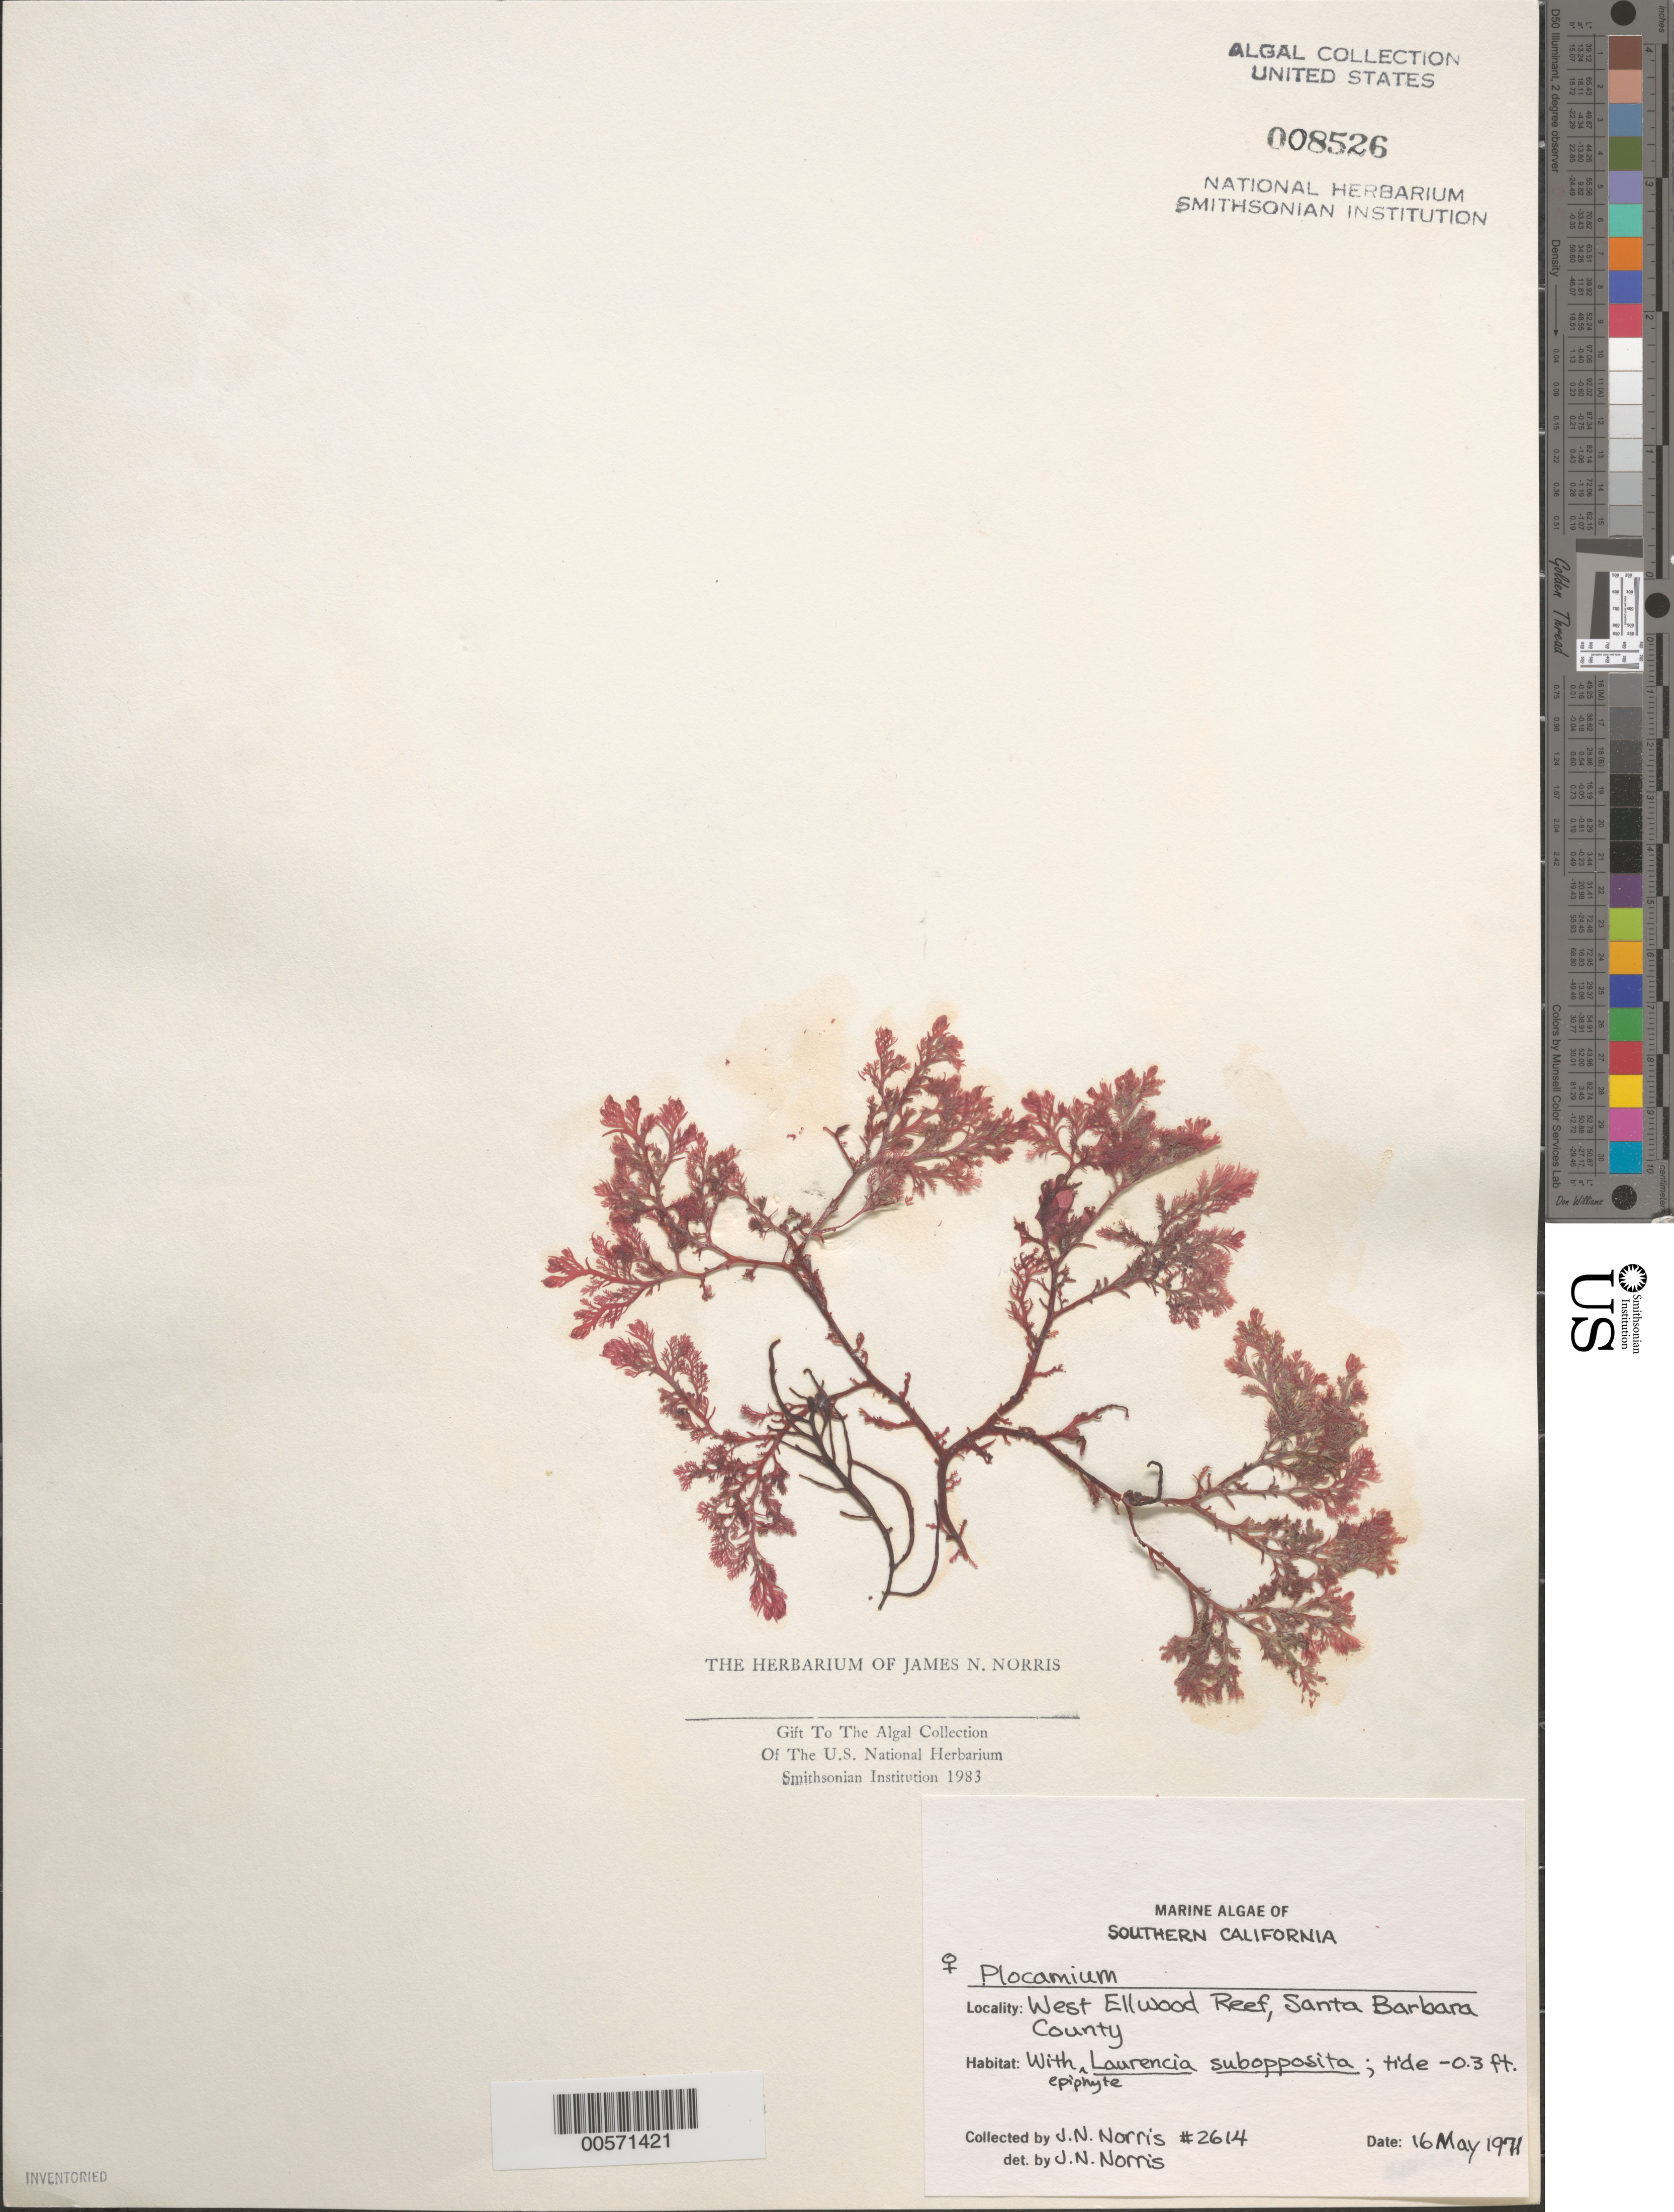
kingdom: Plantae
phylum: Rhodophyta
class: Florideophyceae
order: Plocamiales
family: Plocamiaceae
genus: Plocamium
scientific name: Plocamium sp.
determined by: Norris, James N.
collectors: J. N. Norris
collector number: JN-2614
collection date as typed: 16 May 1971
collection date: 1971-05-16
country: United States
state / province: California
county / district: Santa Barbara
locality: West Ellwood Reef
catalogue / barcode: US 8526